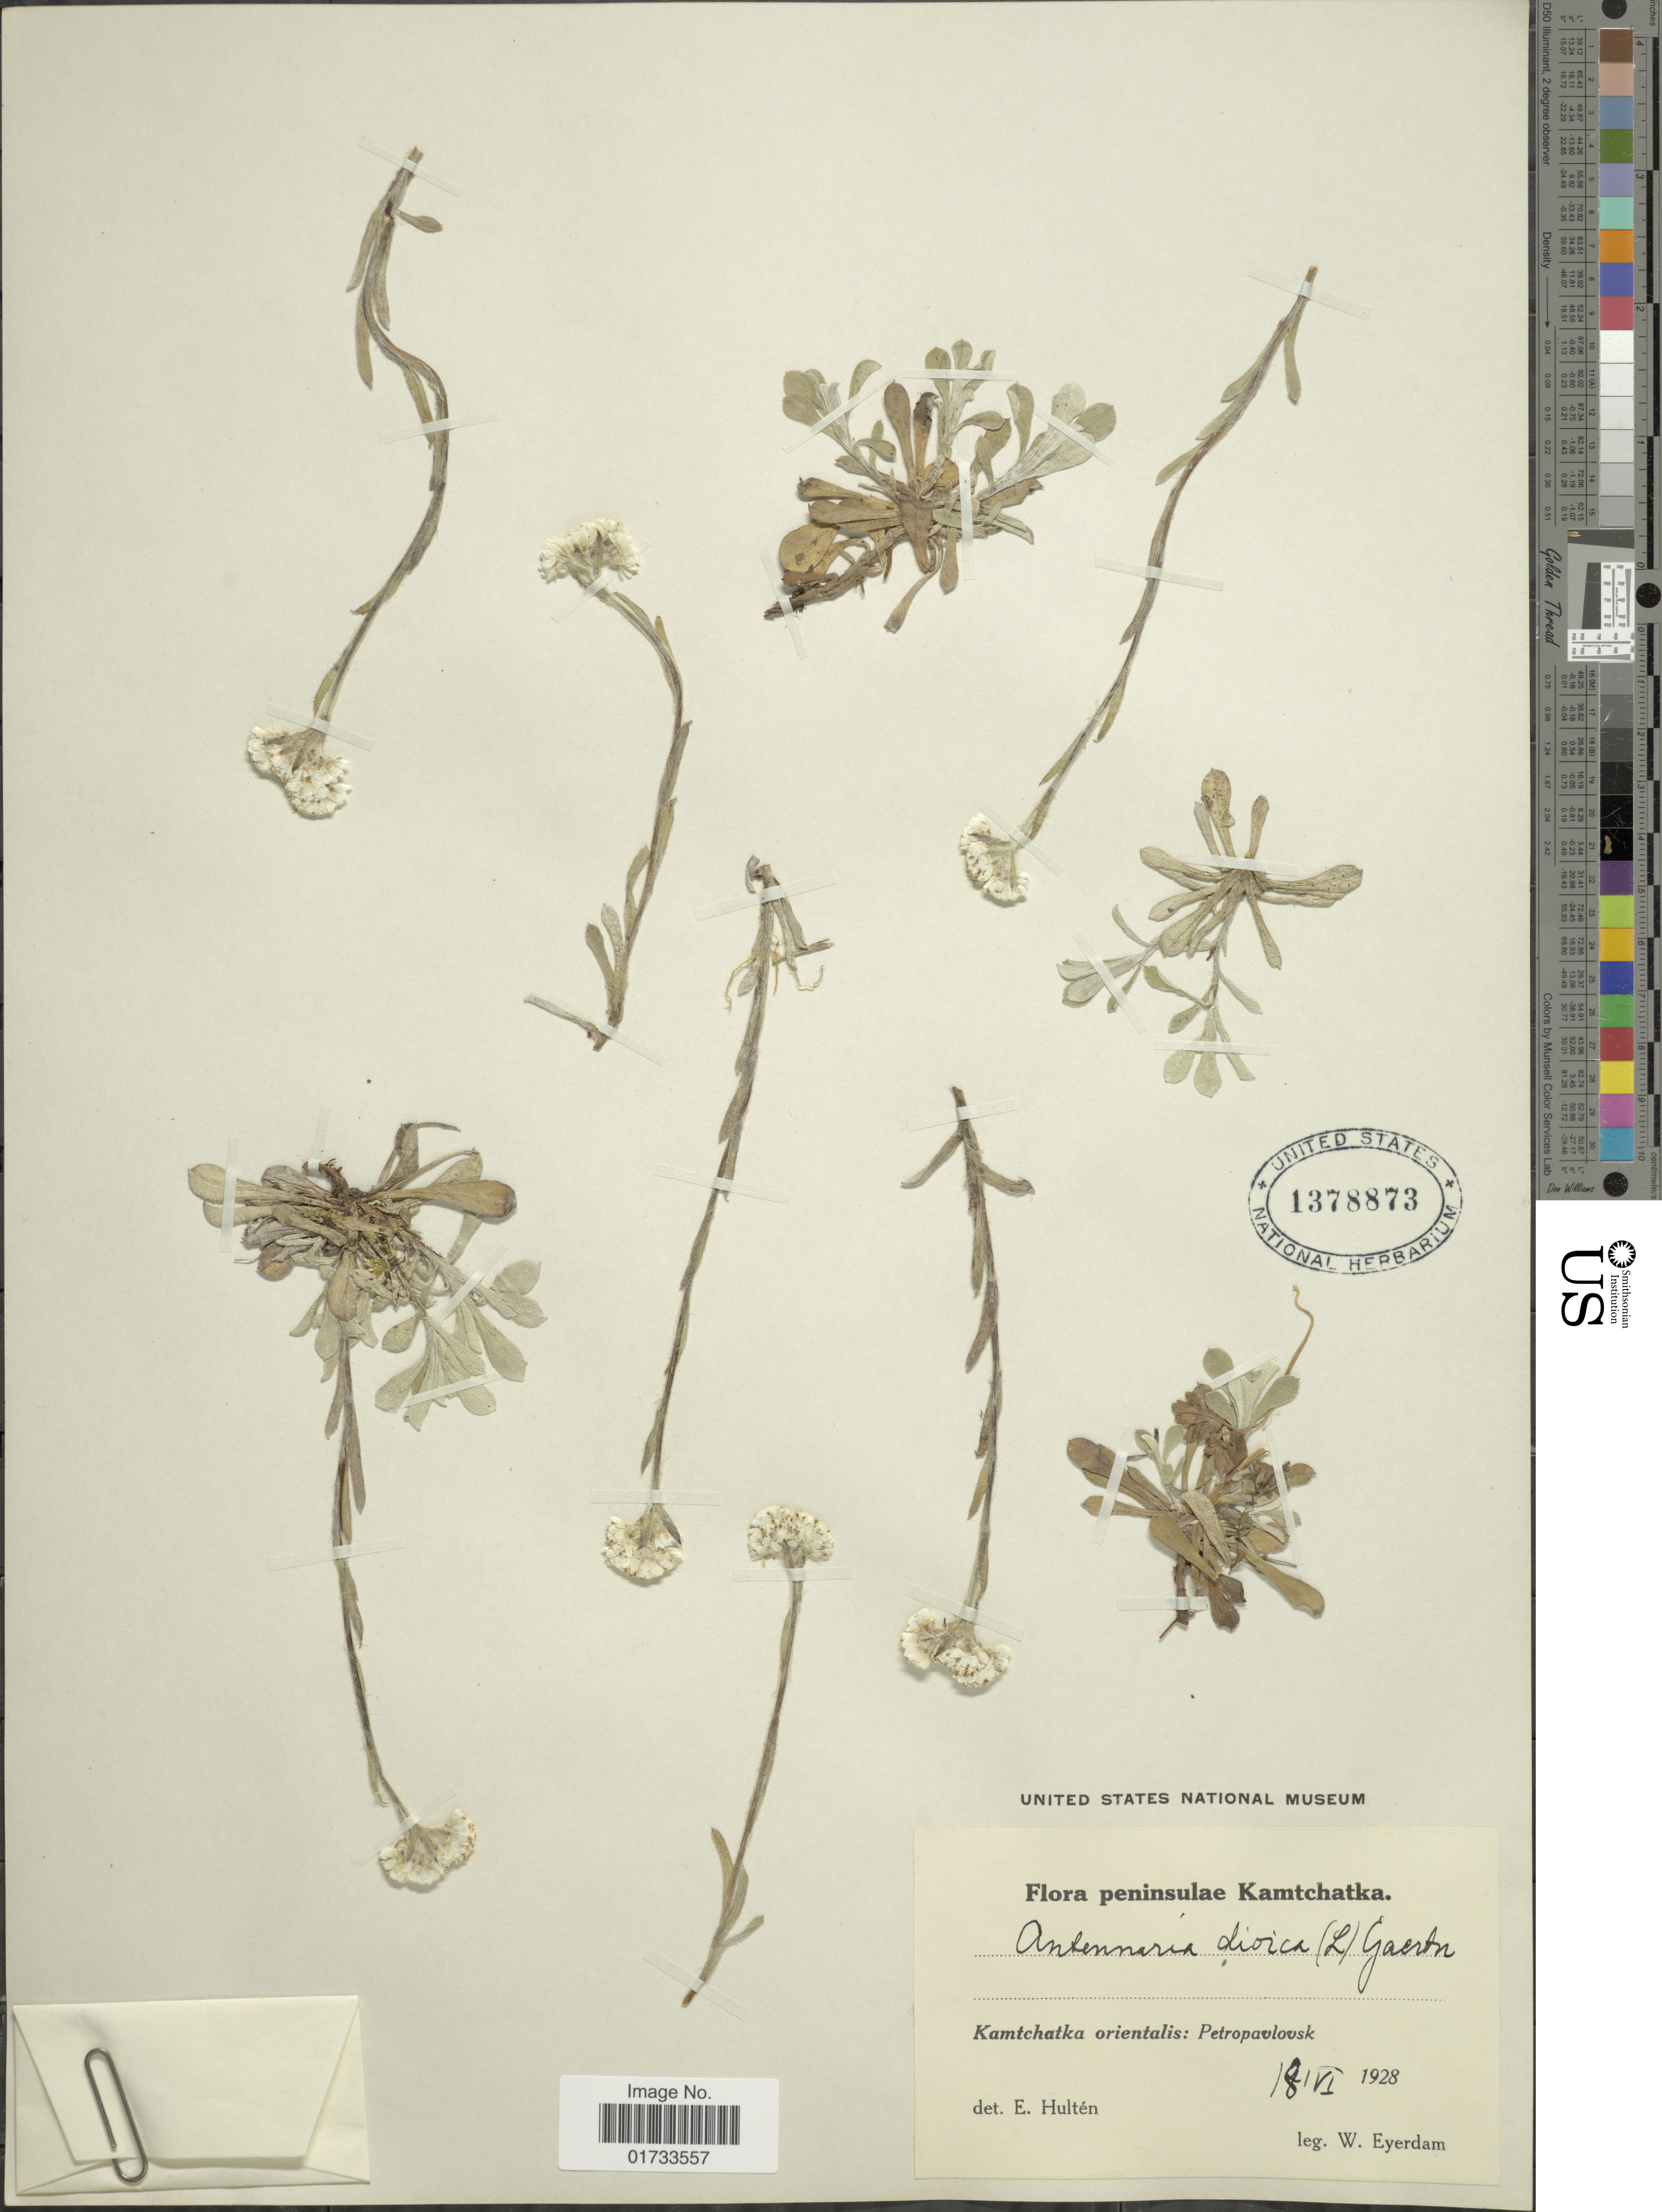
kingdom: Plantae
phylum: Tracheophyta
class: Magnoliopsida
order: Asterales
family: Asteraceae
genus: Antennaria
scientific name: Antennaria dioica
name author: (L.) Gaertn.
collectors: W. J. Eyerdam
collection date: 1928-06-18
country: Russian Federation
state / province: Kamchatka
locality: Kamchatka orientalis: Petropavlovsk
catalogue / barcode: US 1378873